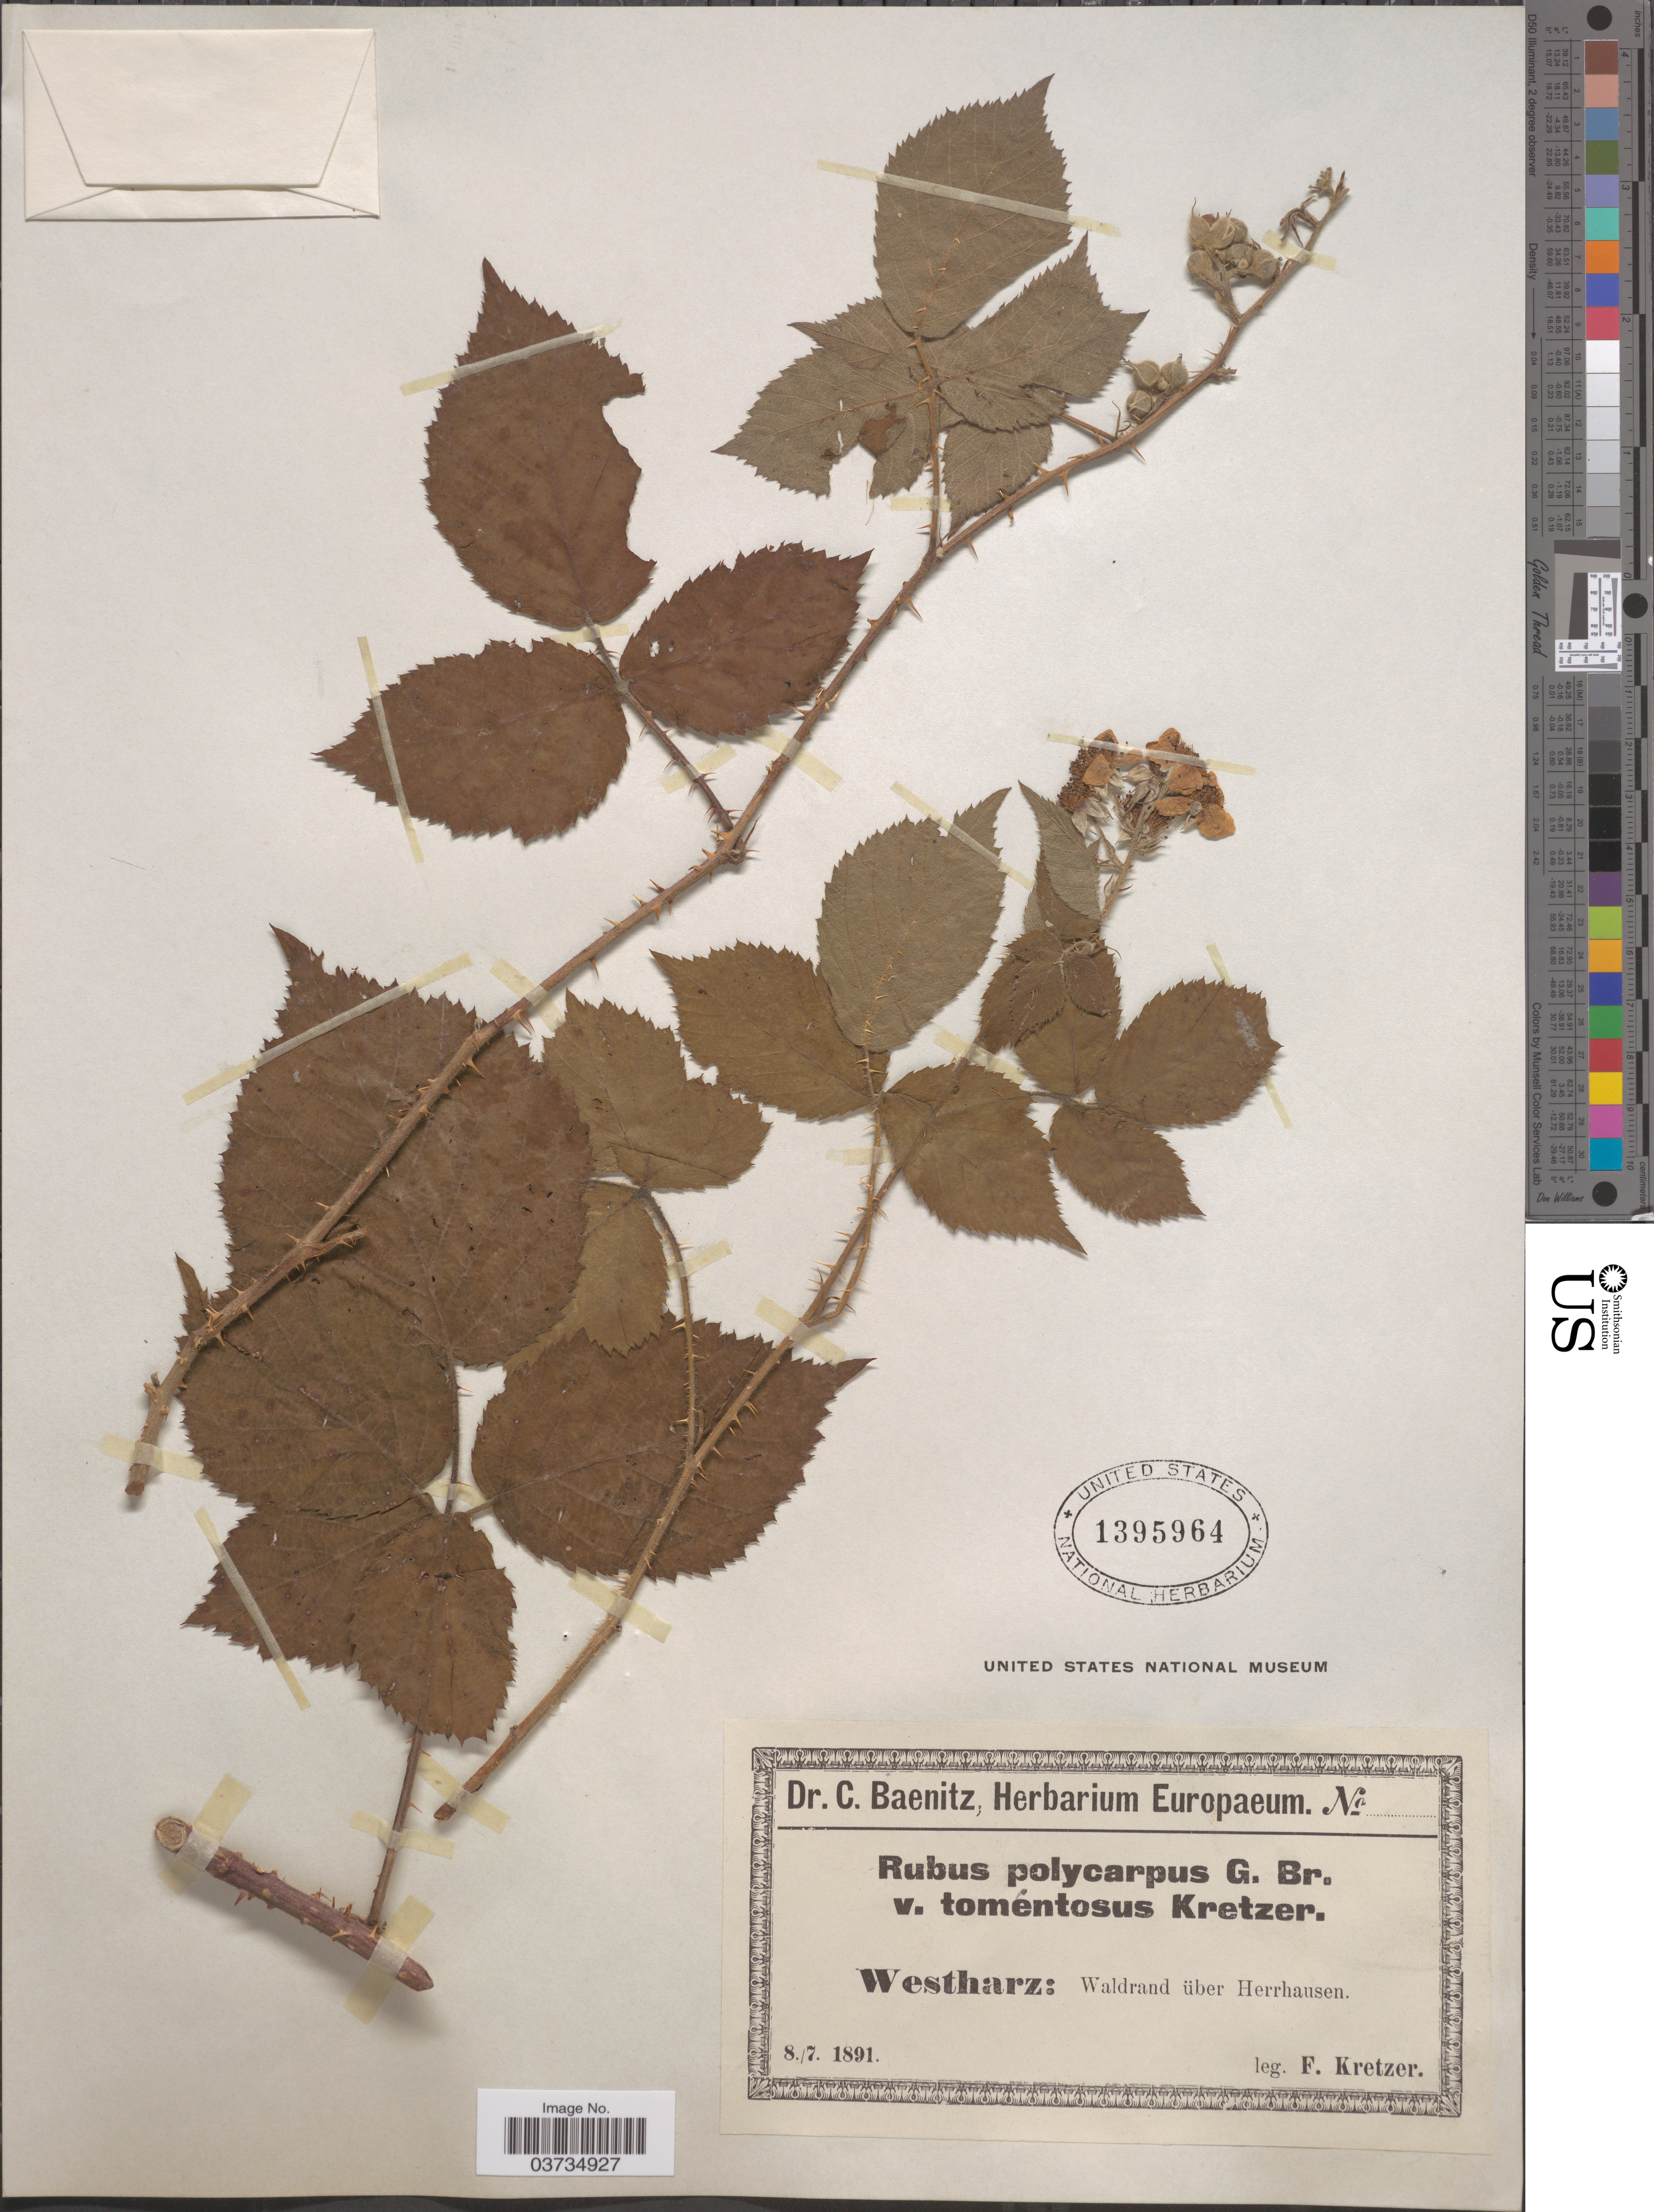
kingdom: Plantae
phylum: Tracheophyta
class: Magnoliopsida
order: Rosales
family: Rosaceae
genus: Rubus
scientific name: Rubus polycarpus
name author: G. Braun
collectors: F. Kretzer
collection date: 1891-07-08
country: Germany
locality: Westharz: Waldrand über Herrhausen.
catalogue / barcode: US 1395964